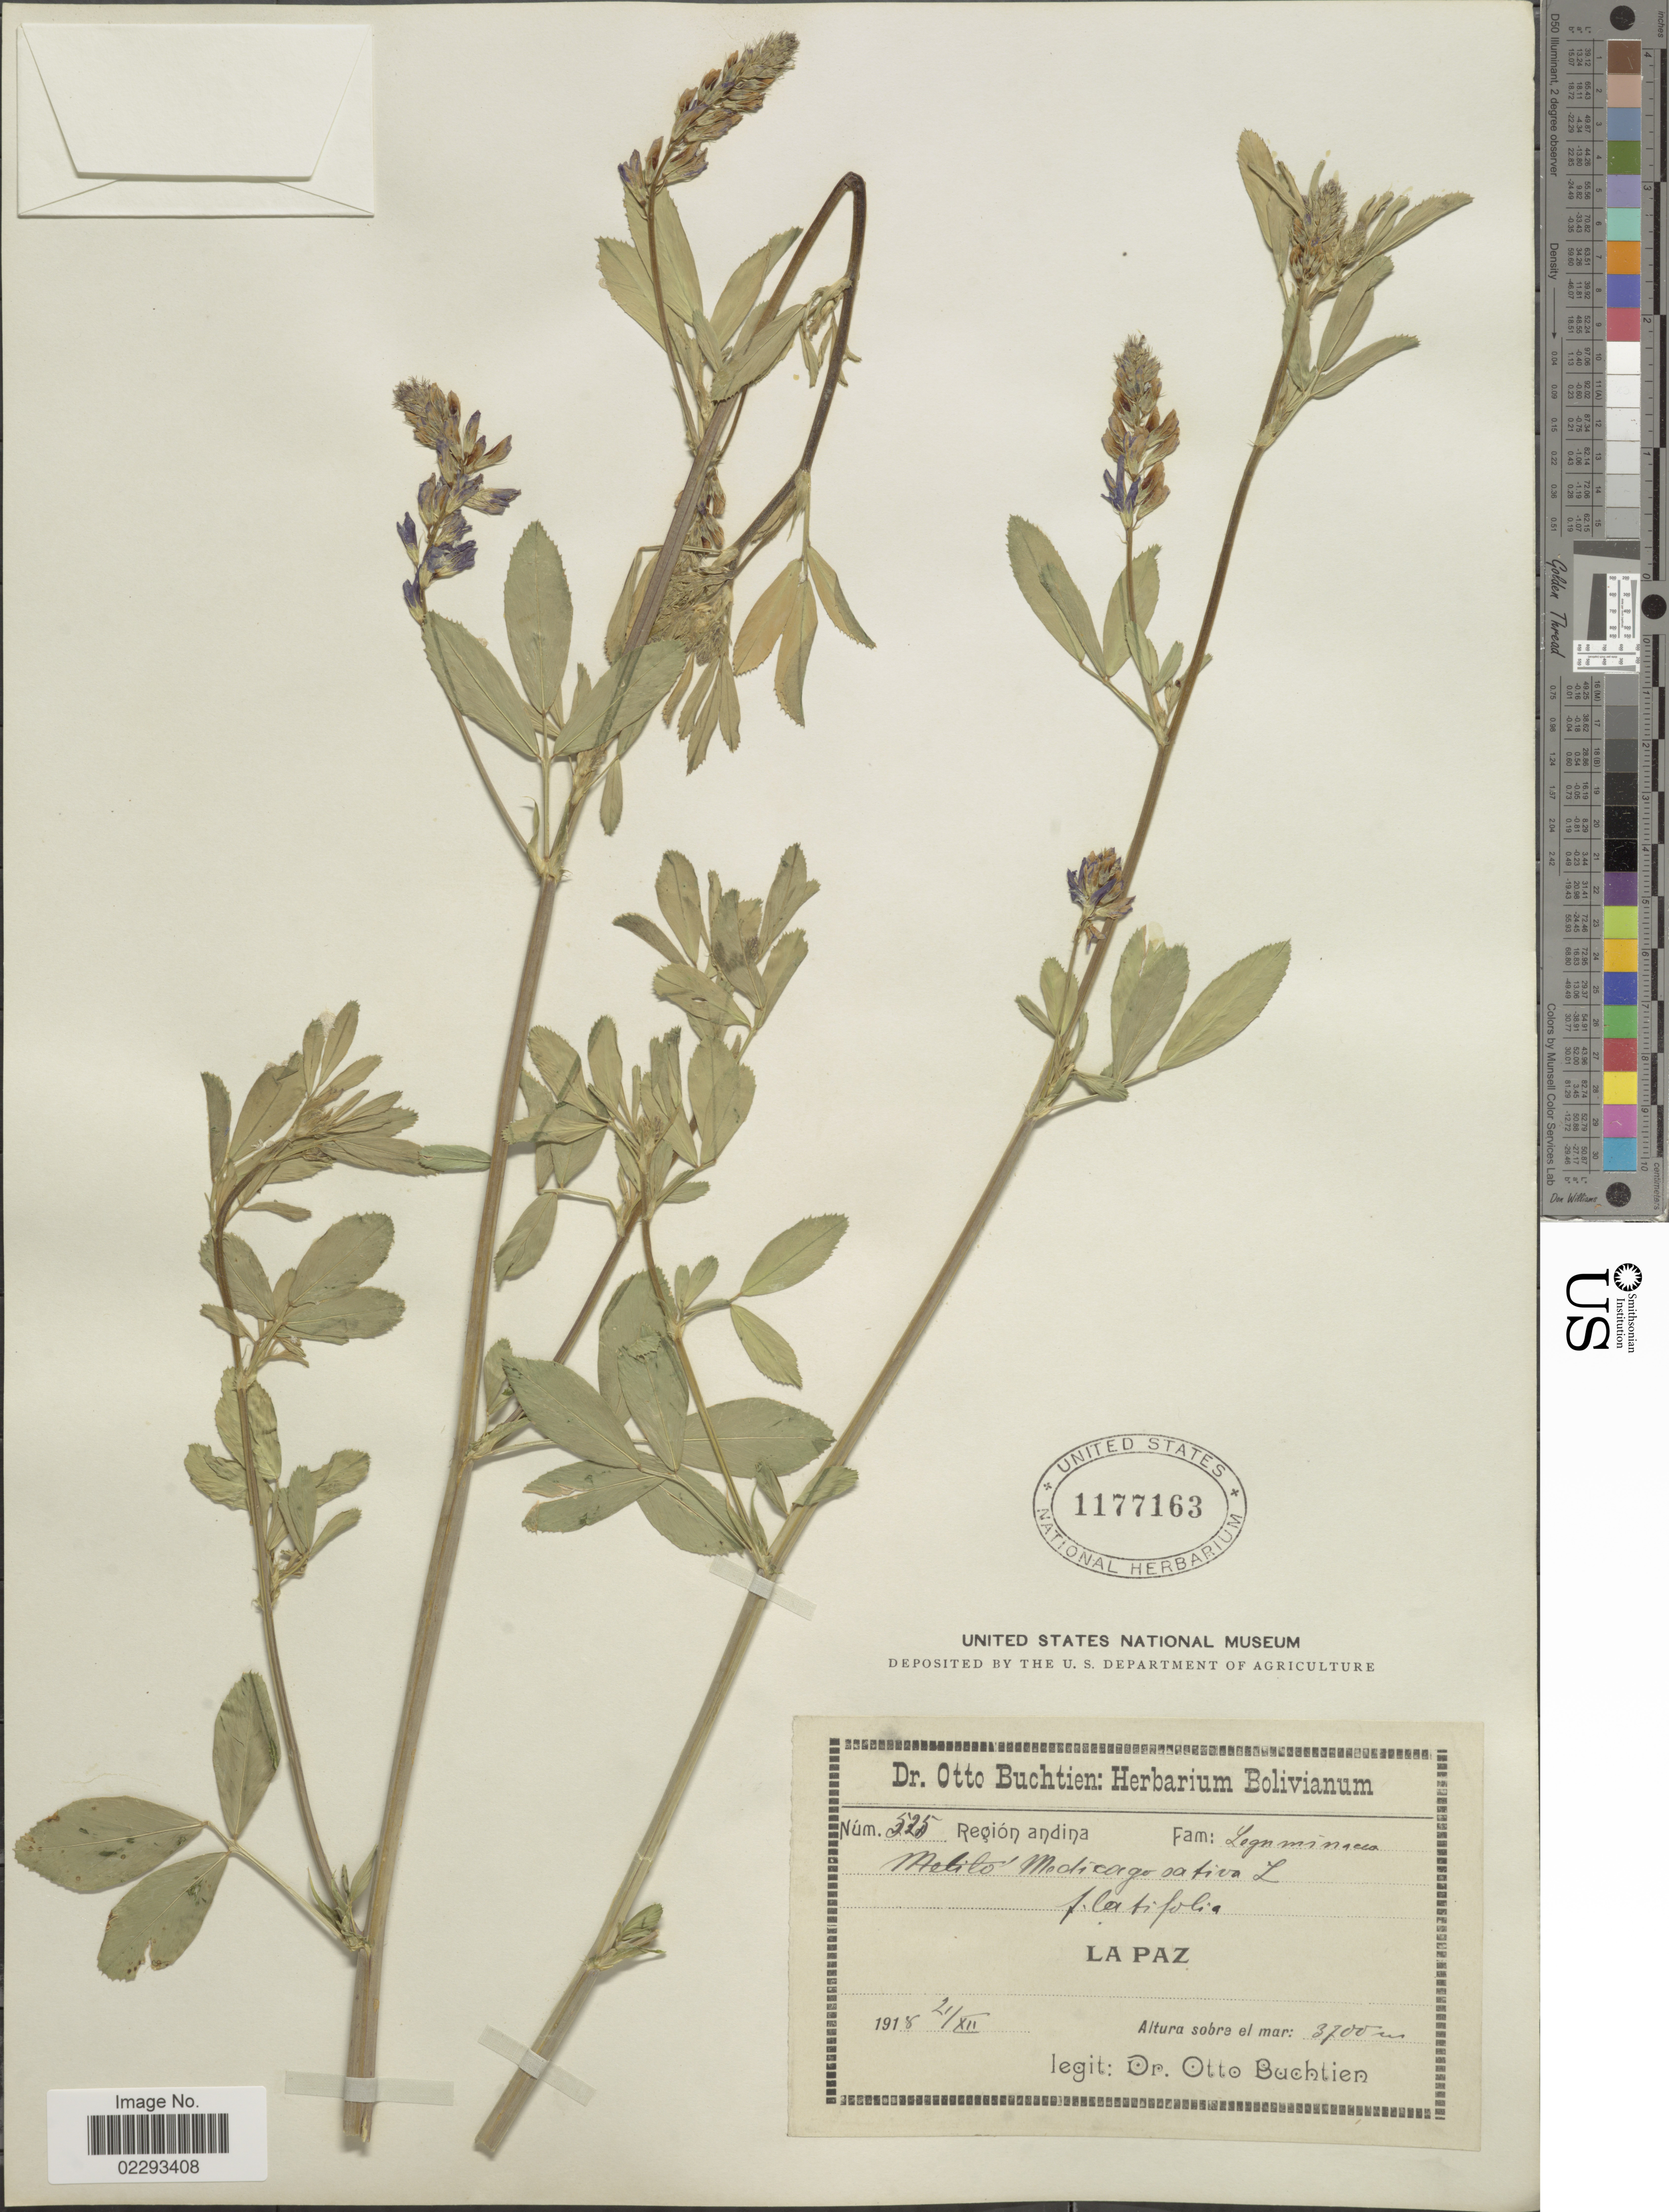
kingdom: Plantae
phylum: Tracheophyta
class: Magnoliopsida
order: Fabales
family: Fabaceae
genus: Medicago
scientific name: Medicago sativa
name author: L.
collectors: O. Buchtien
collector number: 525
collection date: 1918-12-21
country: Bolivia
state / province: La Paz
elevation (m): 3700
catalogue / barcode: US 1177163